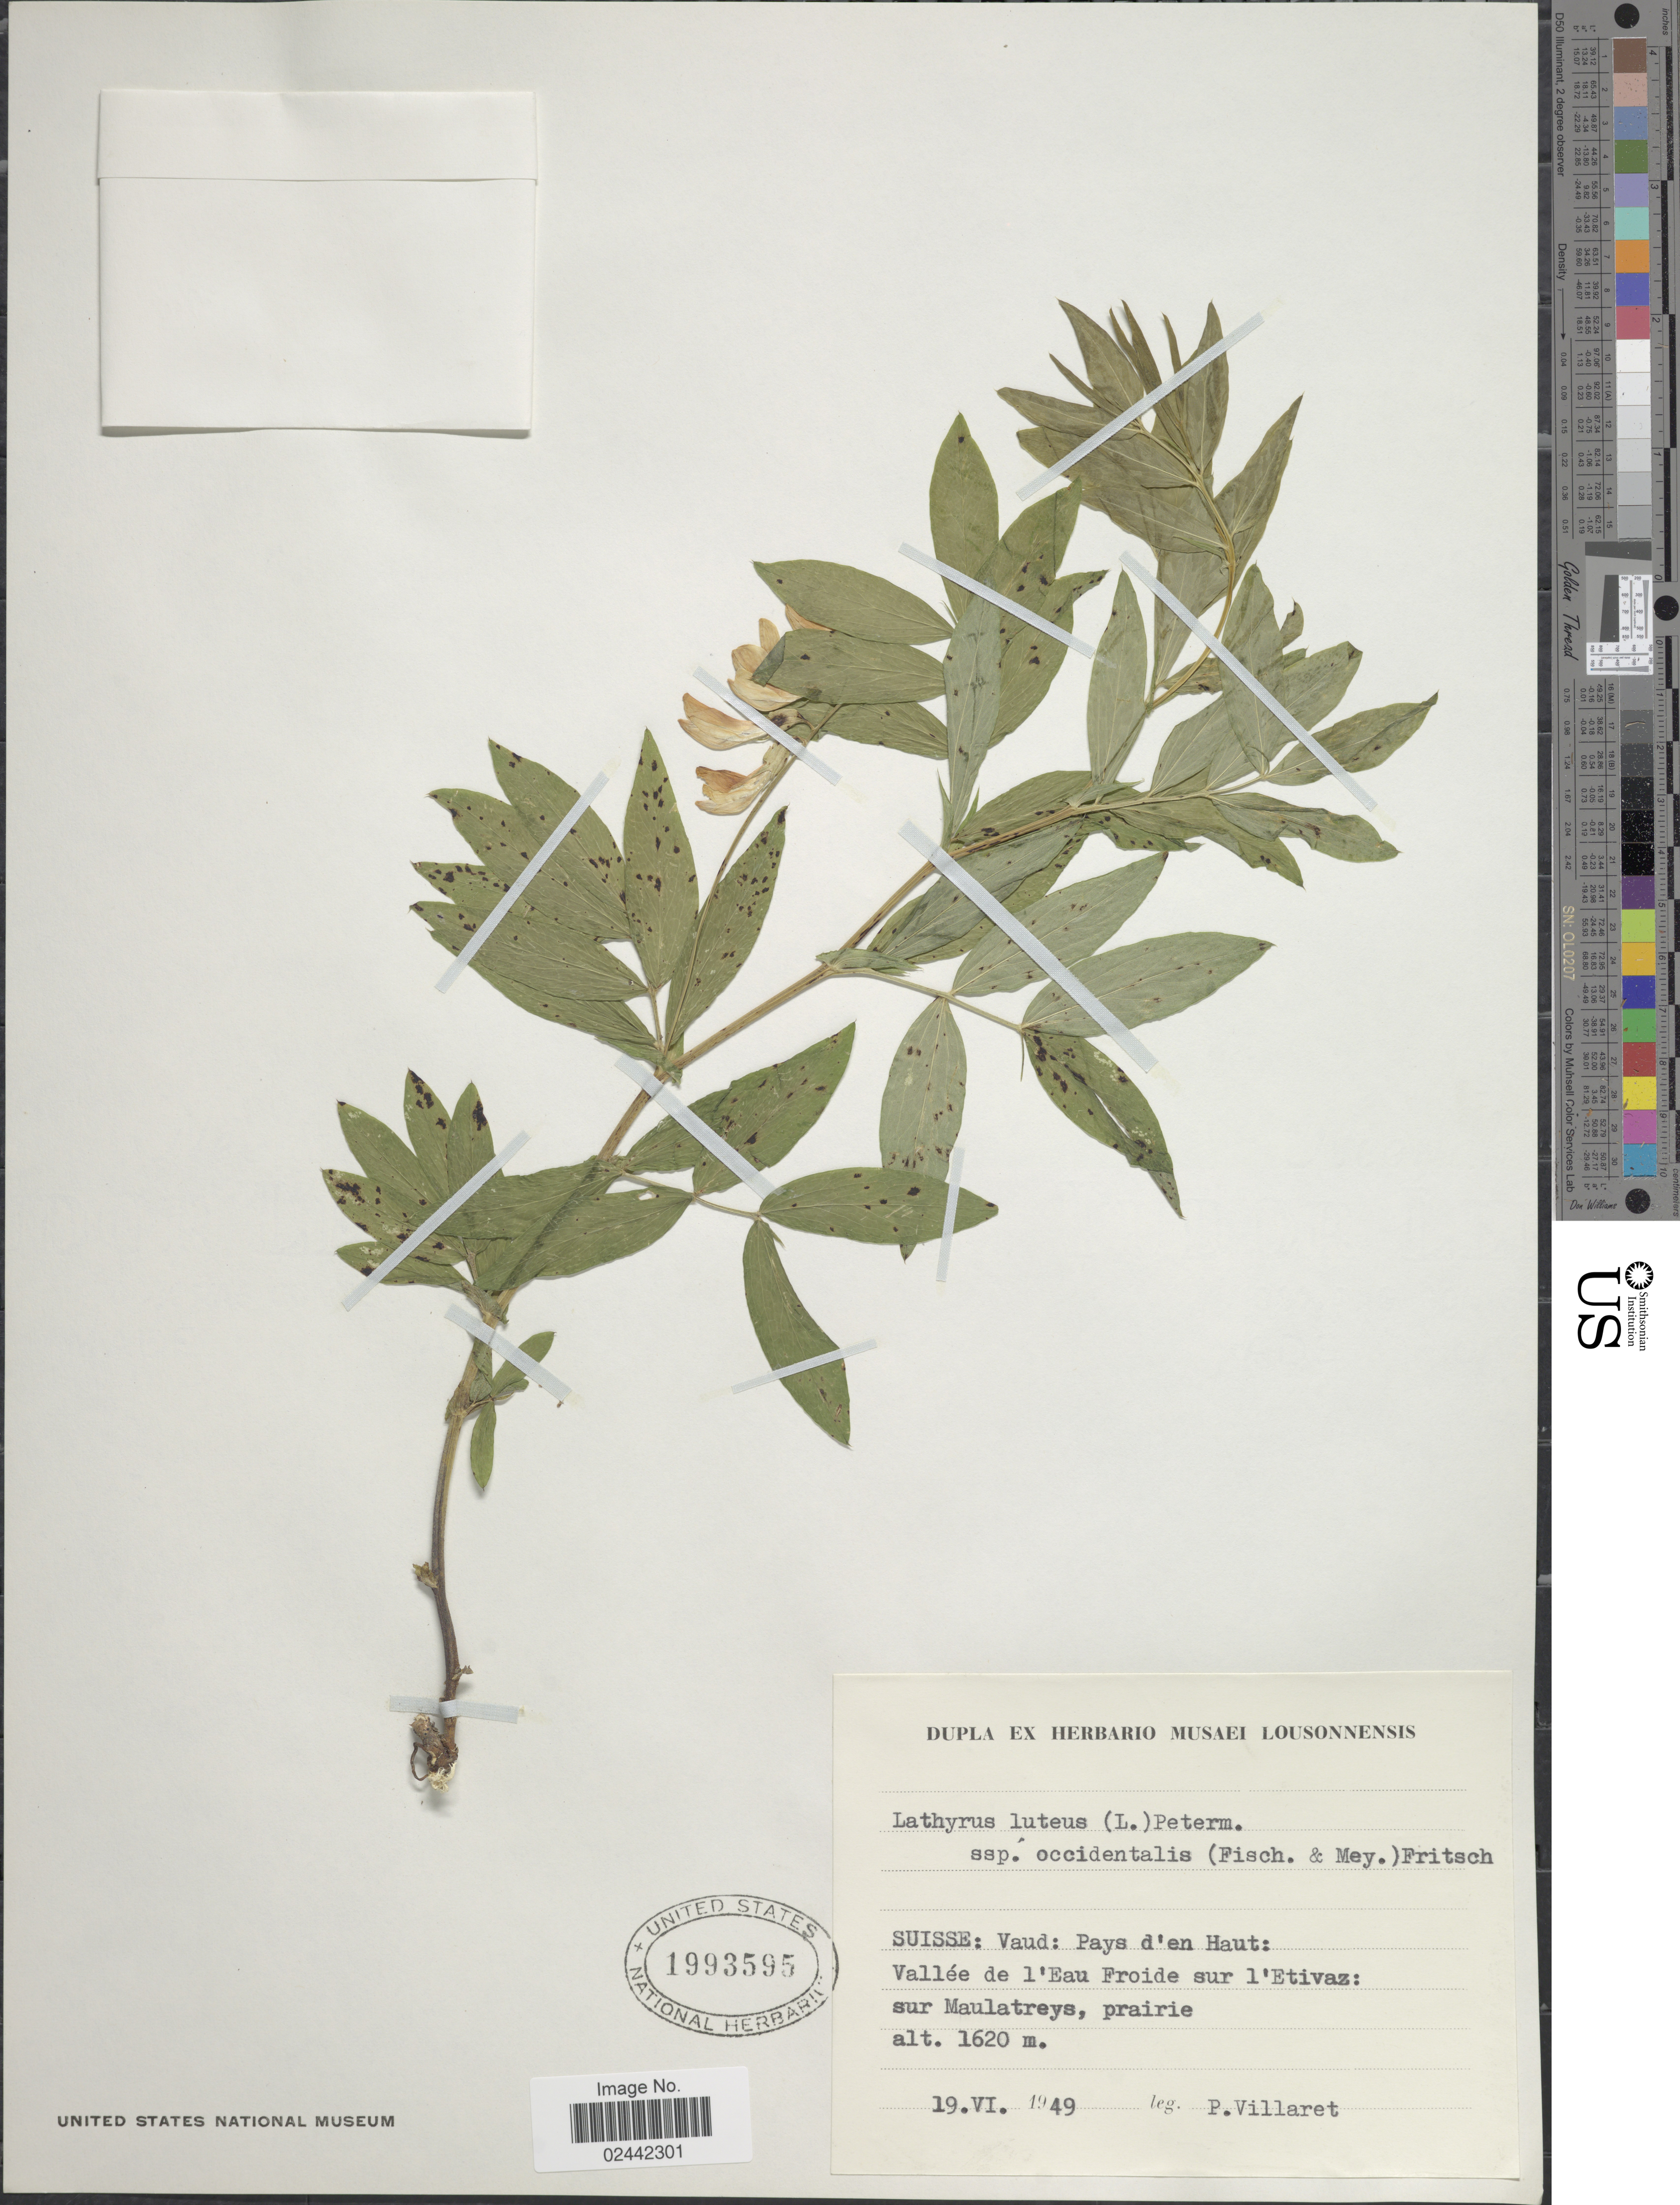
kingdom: Plantae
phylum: Tracheophyta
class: Magnoliopsida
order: Fabales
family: Fabaceae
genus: Lathyrus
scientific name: Lathyrus gmelinii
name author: Fritsch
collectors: P. Villaret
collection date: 1949-06-19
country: Switzerland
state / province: Vaud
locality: Suisse: Vaud: Pays d'en Haut: Vallee de l'Eau Froidesur l'Etivaz: Sur Maulatreys, Prairie.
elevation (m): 1620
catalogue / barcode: US 1993595